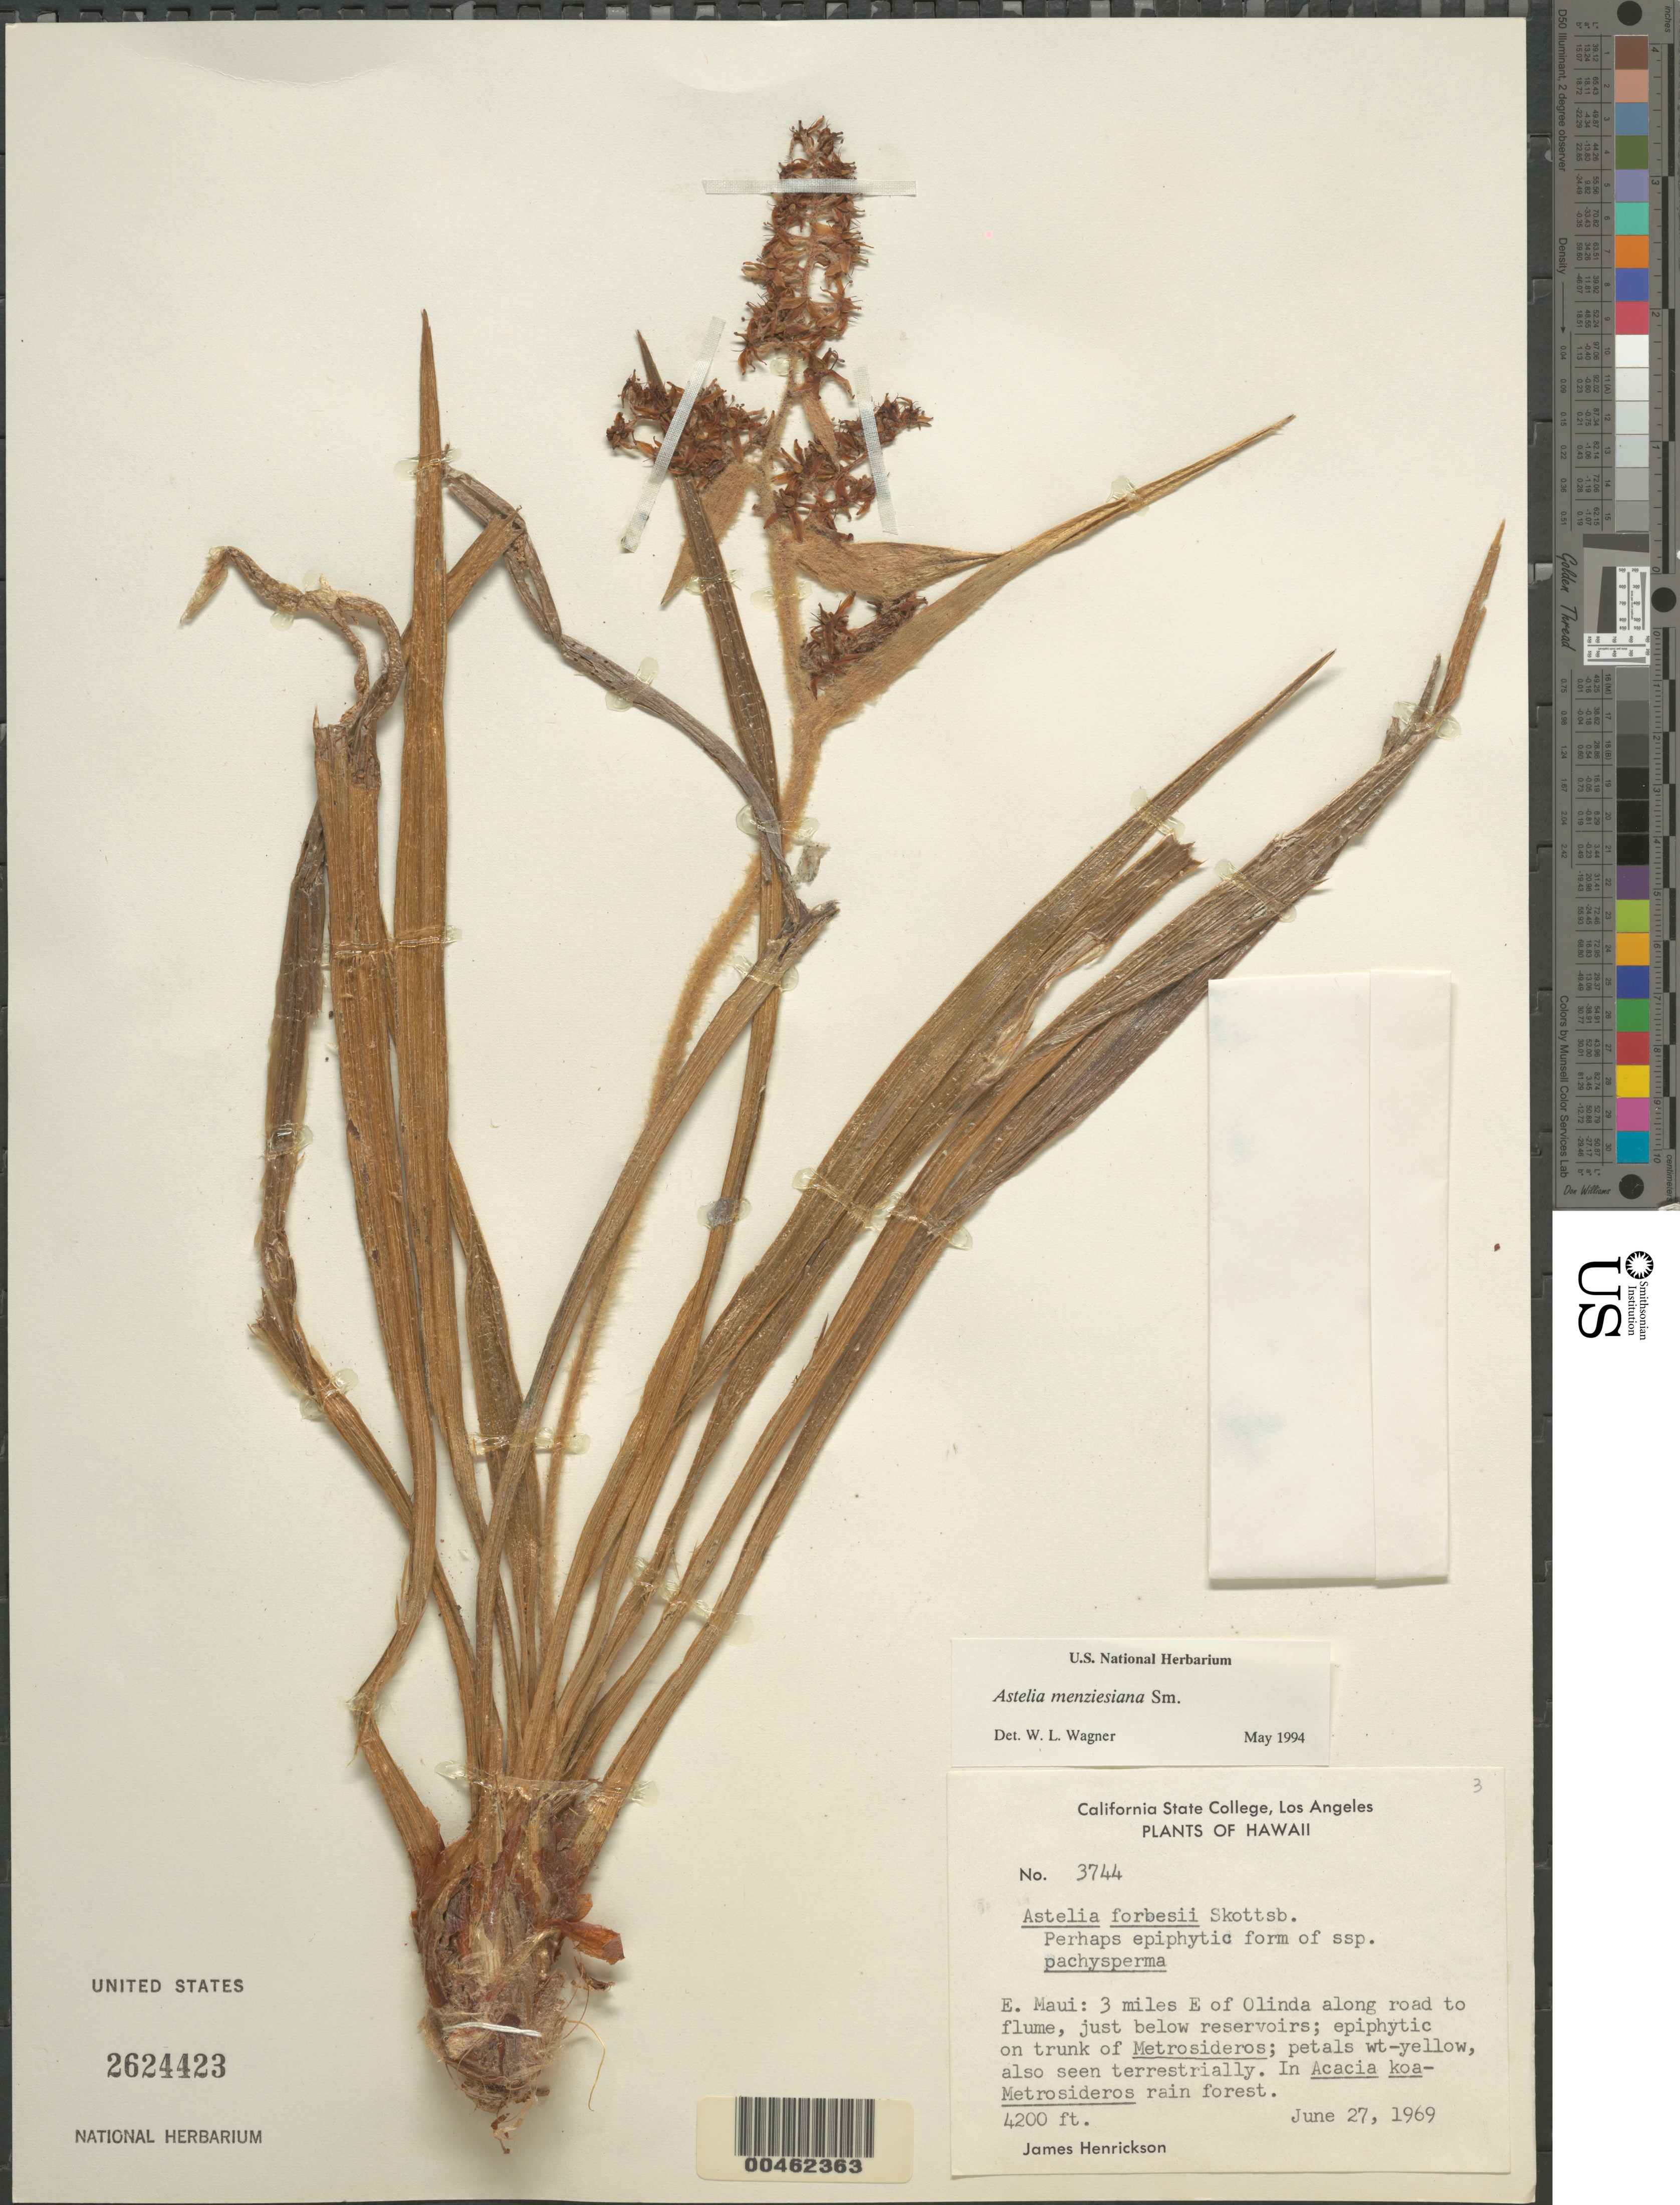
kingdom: Plantae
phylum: Tracheophyta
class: Liliopsida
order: Asparagales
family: Asteliaceae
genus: Astelia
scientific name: Astelia menziesiana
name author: Sm.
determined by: Wagner, W. L., (BOT), Smithsonian Institution - National Museum of Natural History (UNITED STATES)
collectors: J. S. Henrickson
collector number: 3744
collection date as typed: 27 Jun 1969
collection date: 1969-06-27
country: United States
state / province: Hawaii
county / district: Maui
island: Maui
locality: E Maui: 3 mi E of Olinda along road to flume, just below reservoirs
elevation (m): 1280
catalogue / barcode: US 2624423